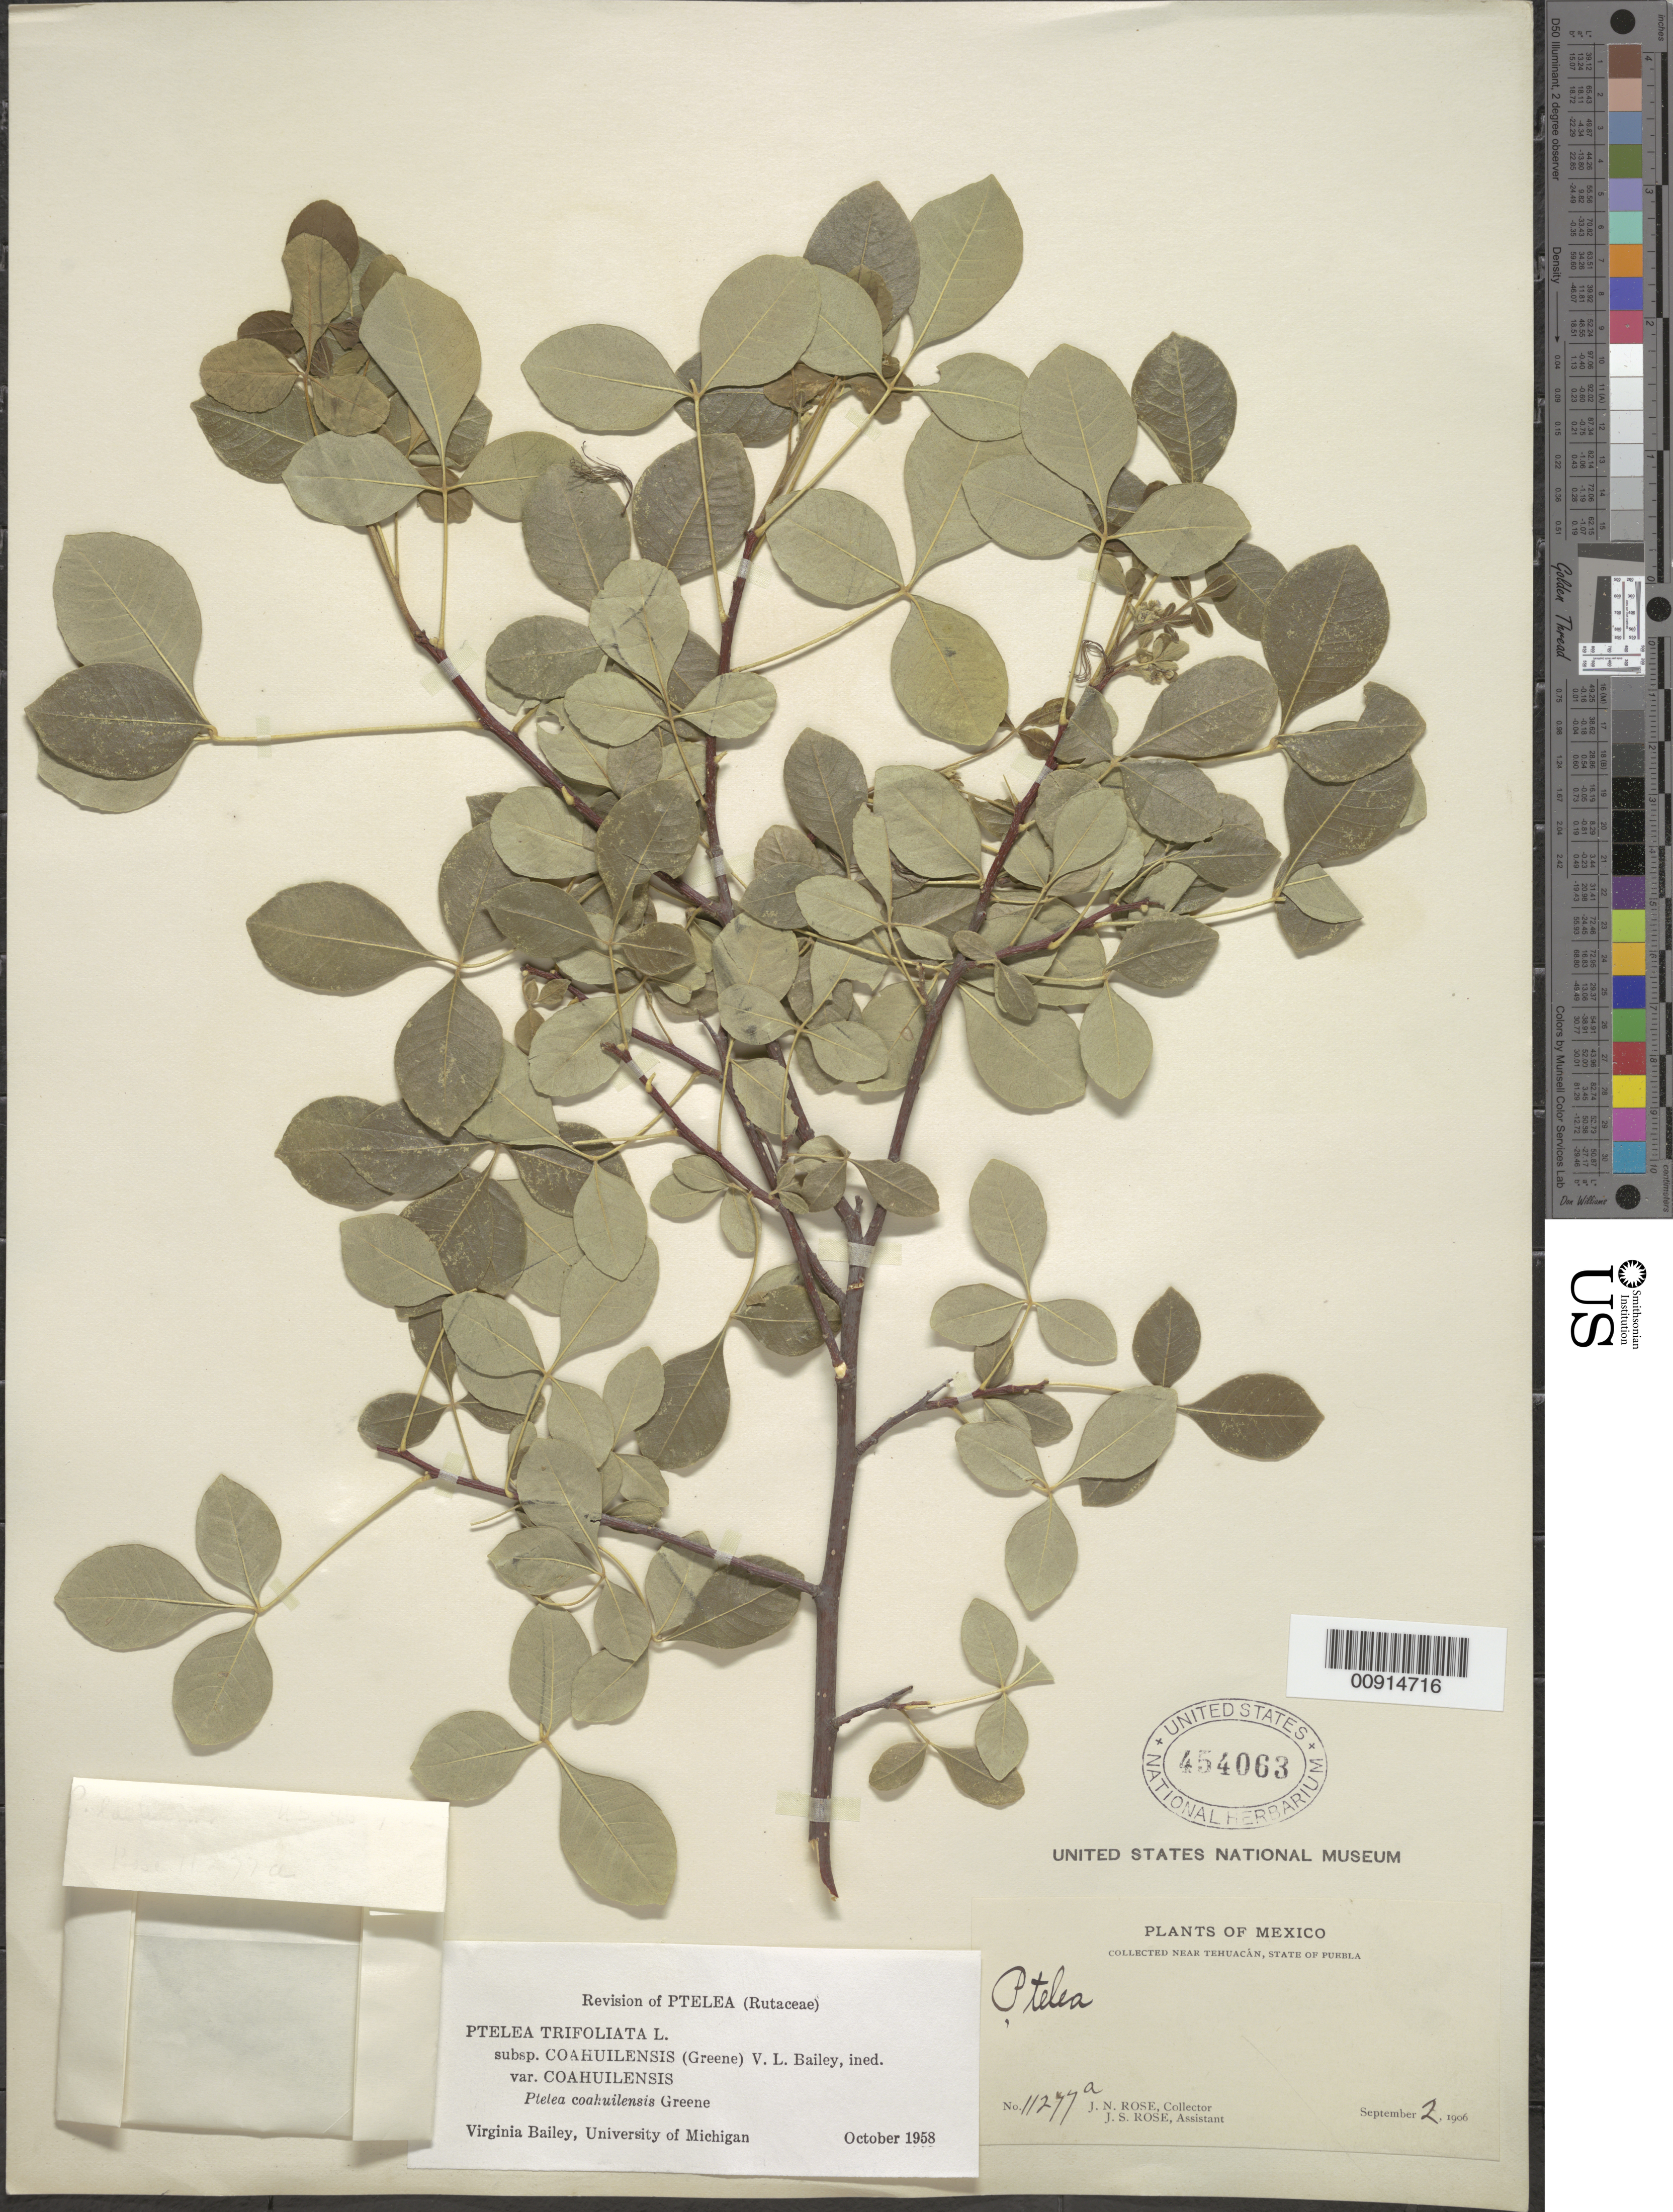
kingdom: Plantae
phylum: Tracheophyta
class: Magnoliopsida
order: Sapindales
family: Rutaceae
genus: Ptelea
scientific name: Ptelea trifoliata subsp. coahuilensis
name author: (Greene) V. L. Bailey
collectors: J. N. Rose & J. S. Rose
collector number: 11277 a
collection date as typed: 02 Sep 1906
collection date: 1906-09-02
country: Mexico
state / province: Puebla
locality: Near Tehuacán, State of Puebla.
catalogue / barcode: US 454063